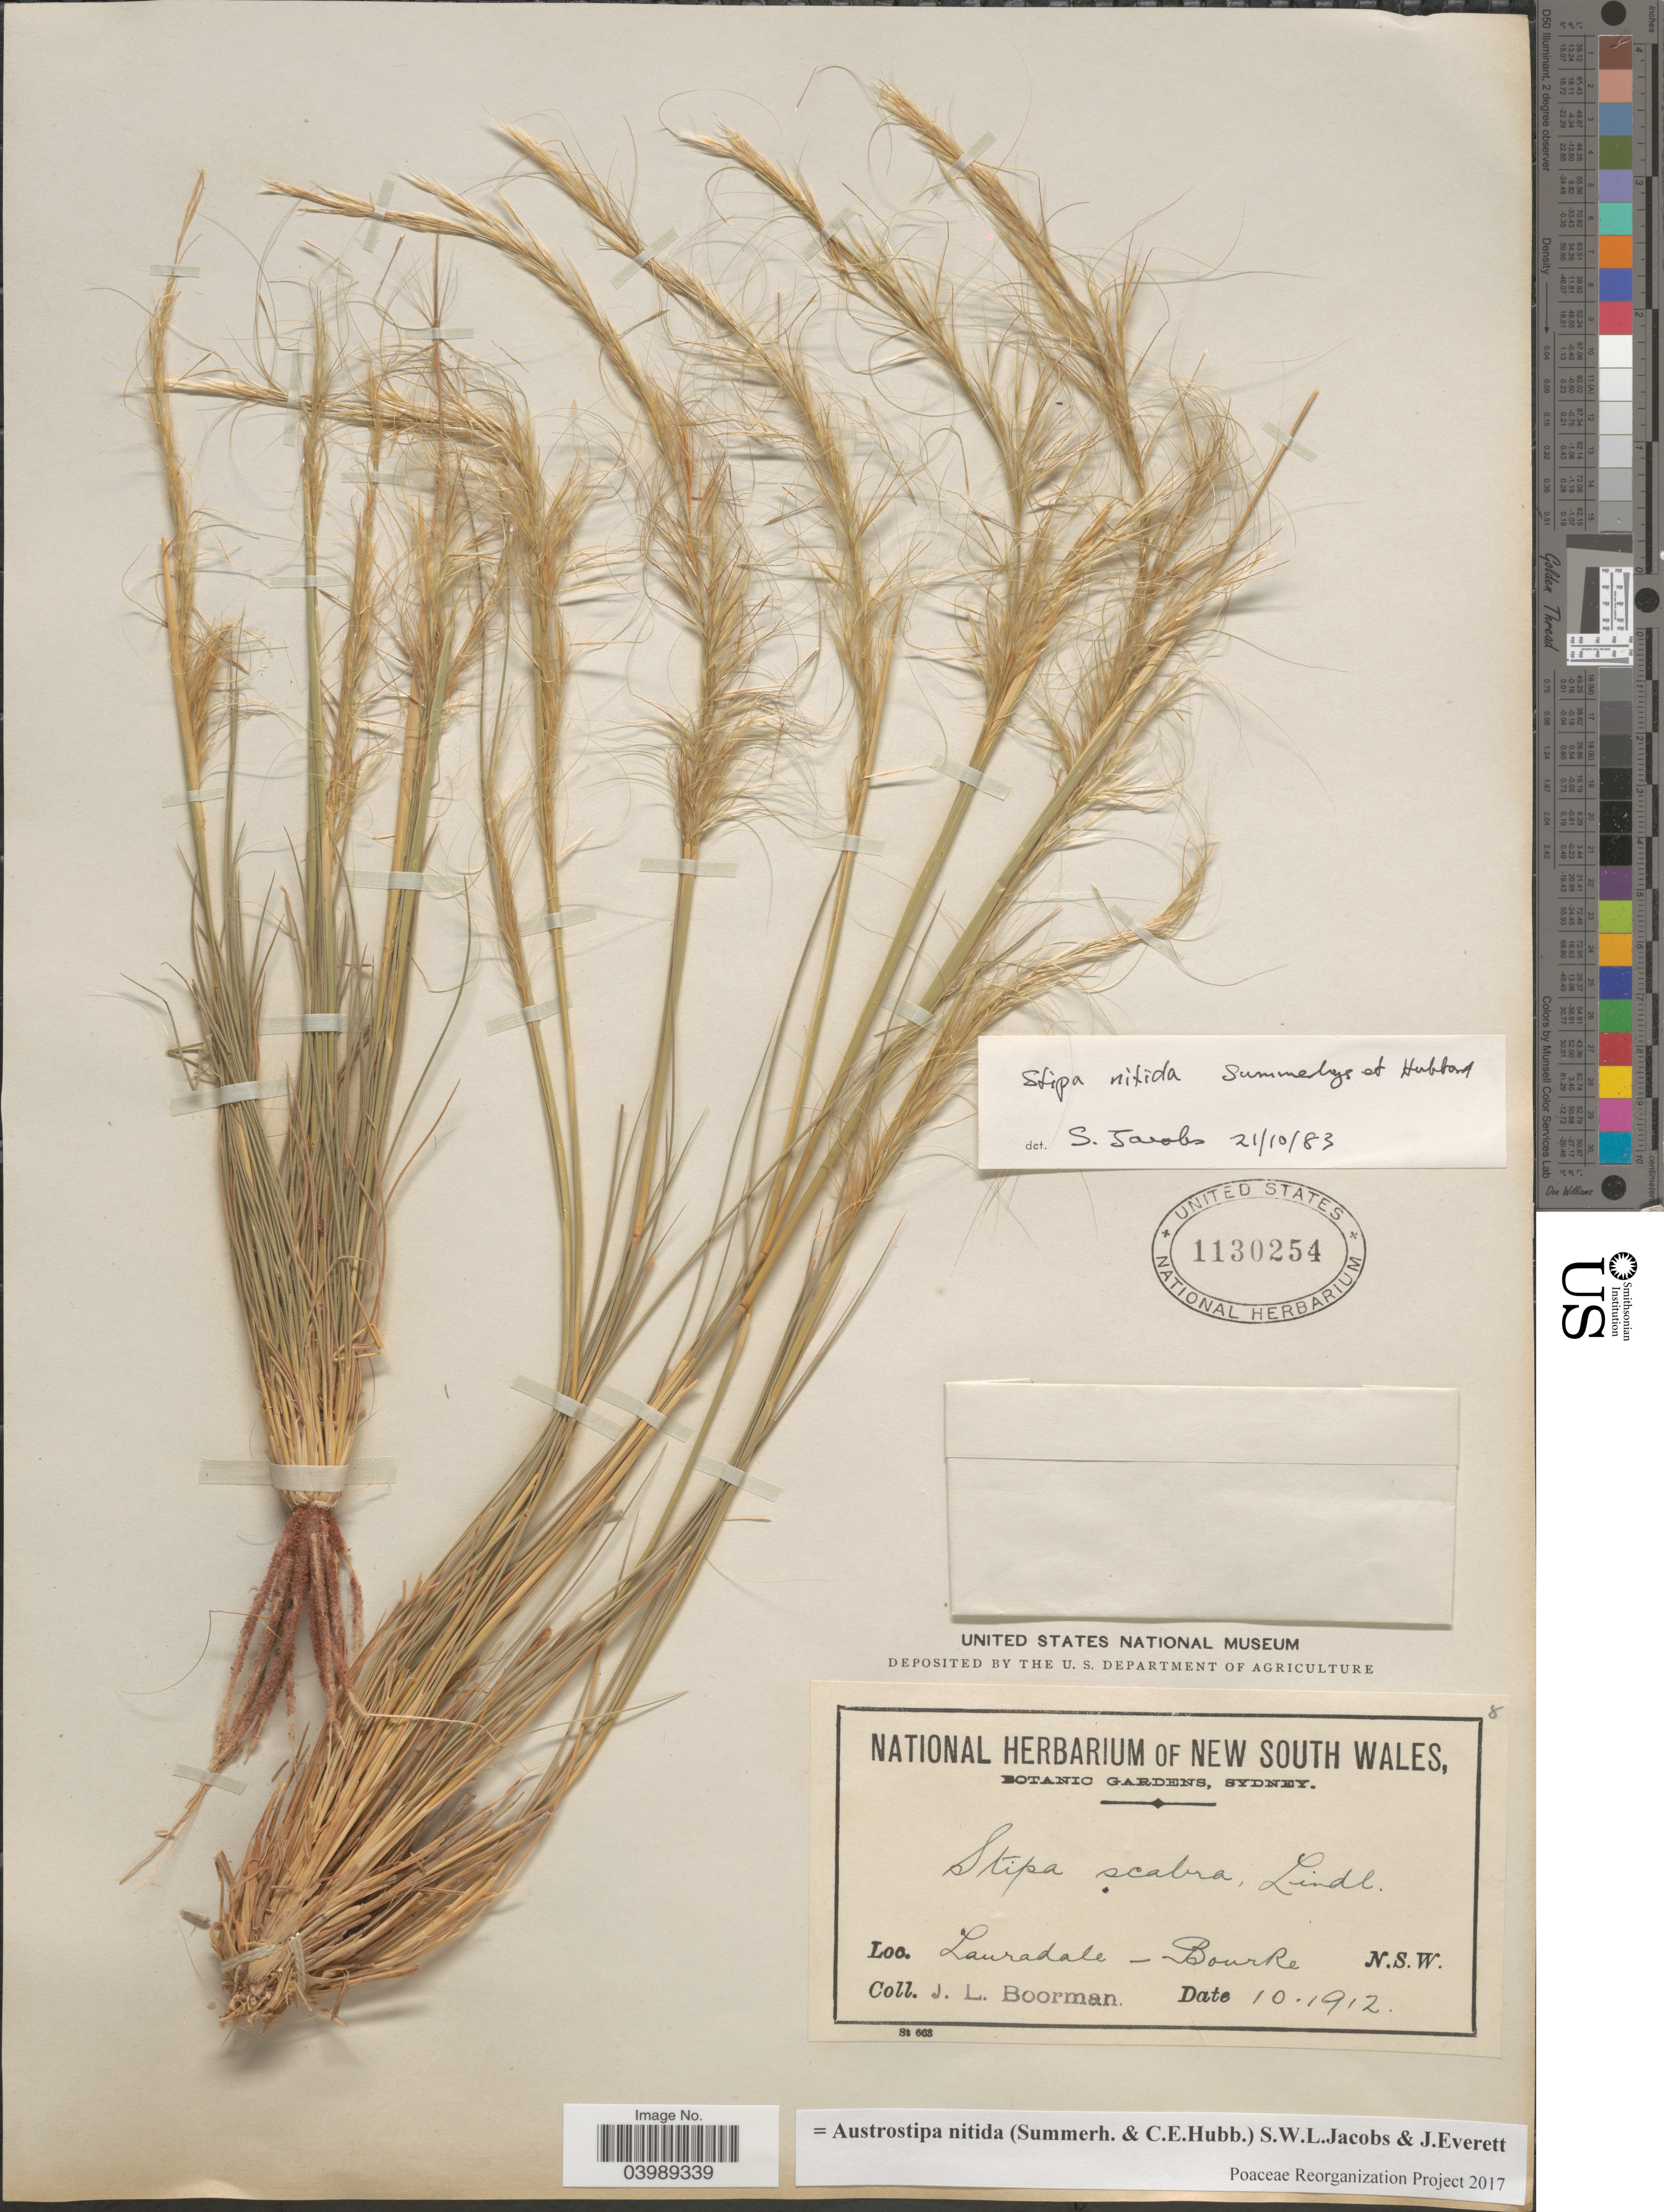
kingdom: Plantae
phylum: Tracheophyta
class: Liliopsida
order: Poales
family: Poaceae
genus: Austrostipa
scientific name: Austrostipa nitida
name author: (Summerh. & C.E. Hubb.) S.W.L. Jacobs & J. Everett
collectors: J. Boorman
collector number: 8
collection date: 1912-10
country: Australia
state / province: New South Wales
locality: Lauradale - Bourke.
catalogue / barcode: US 1130254